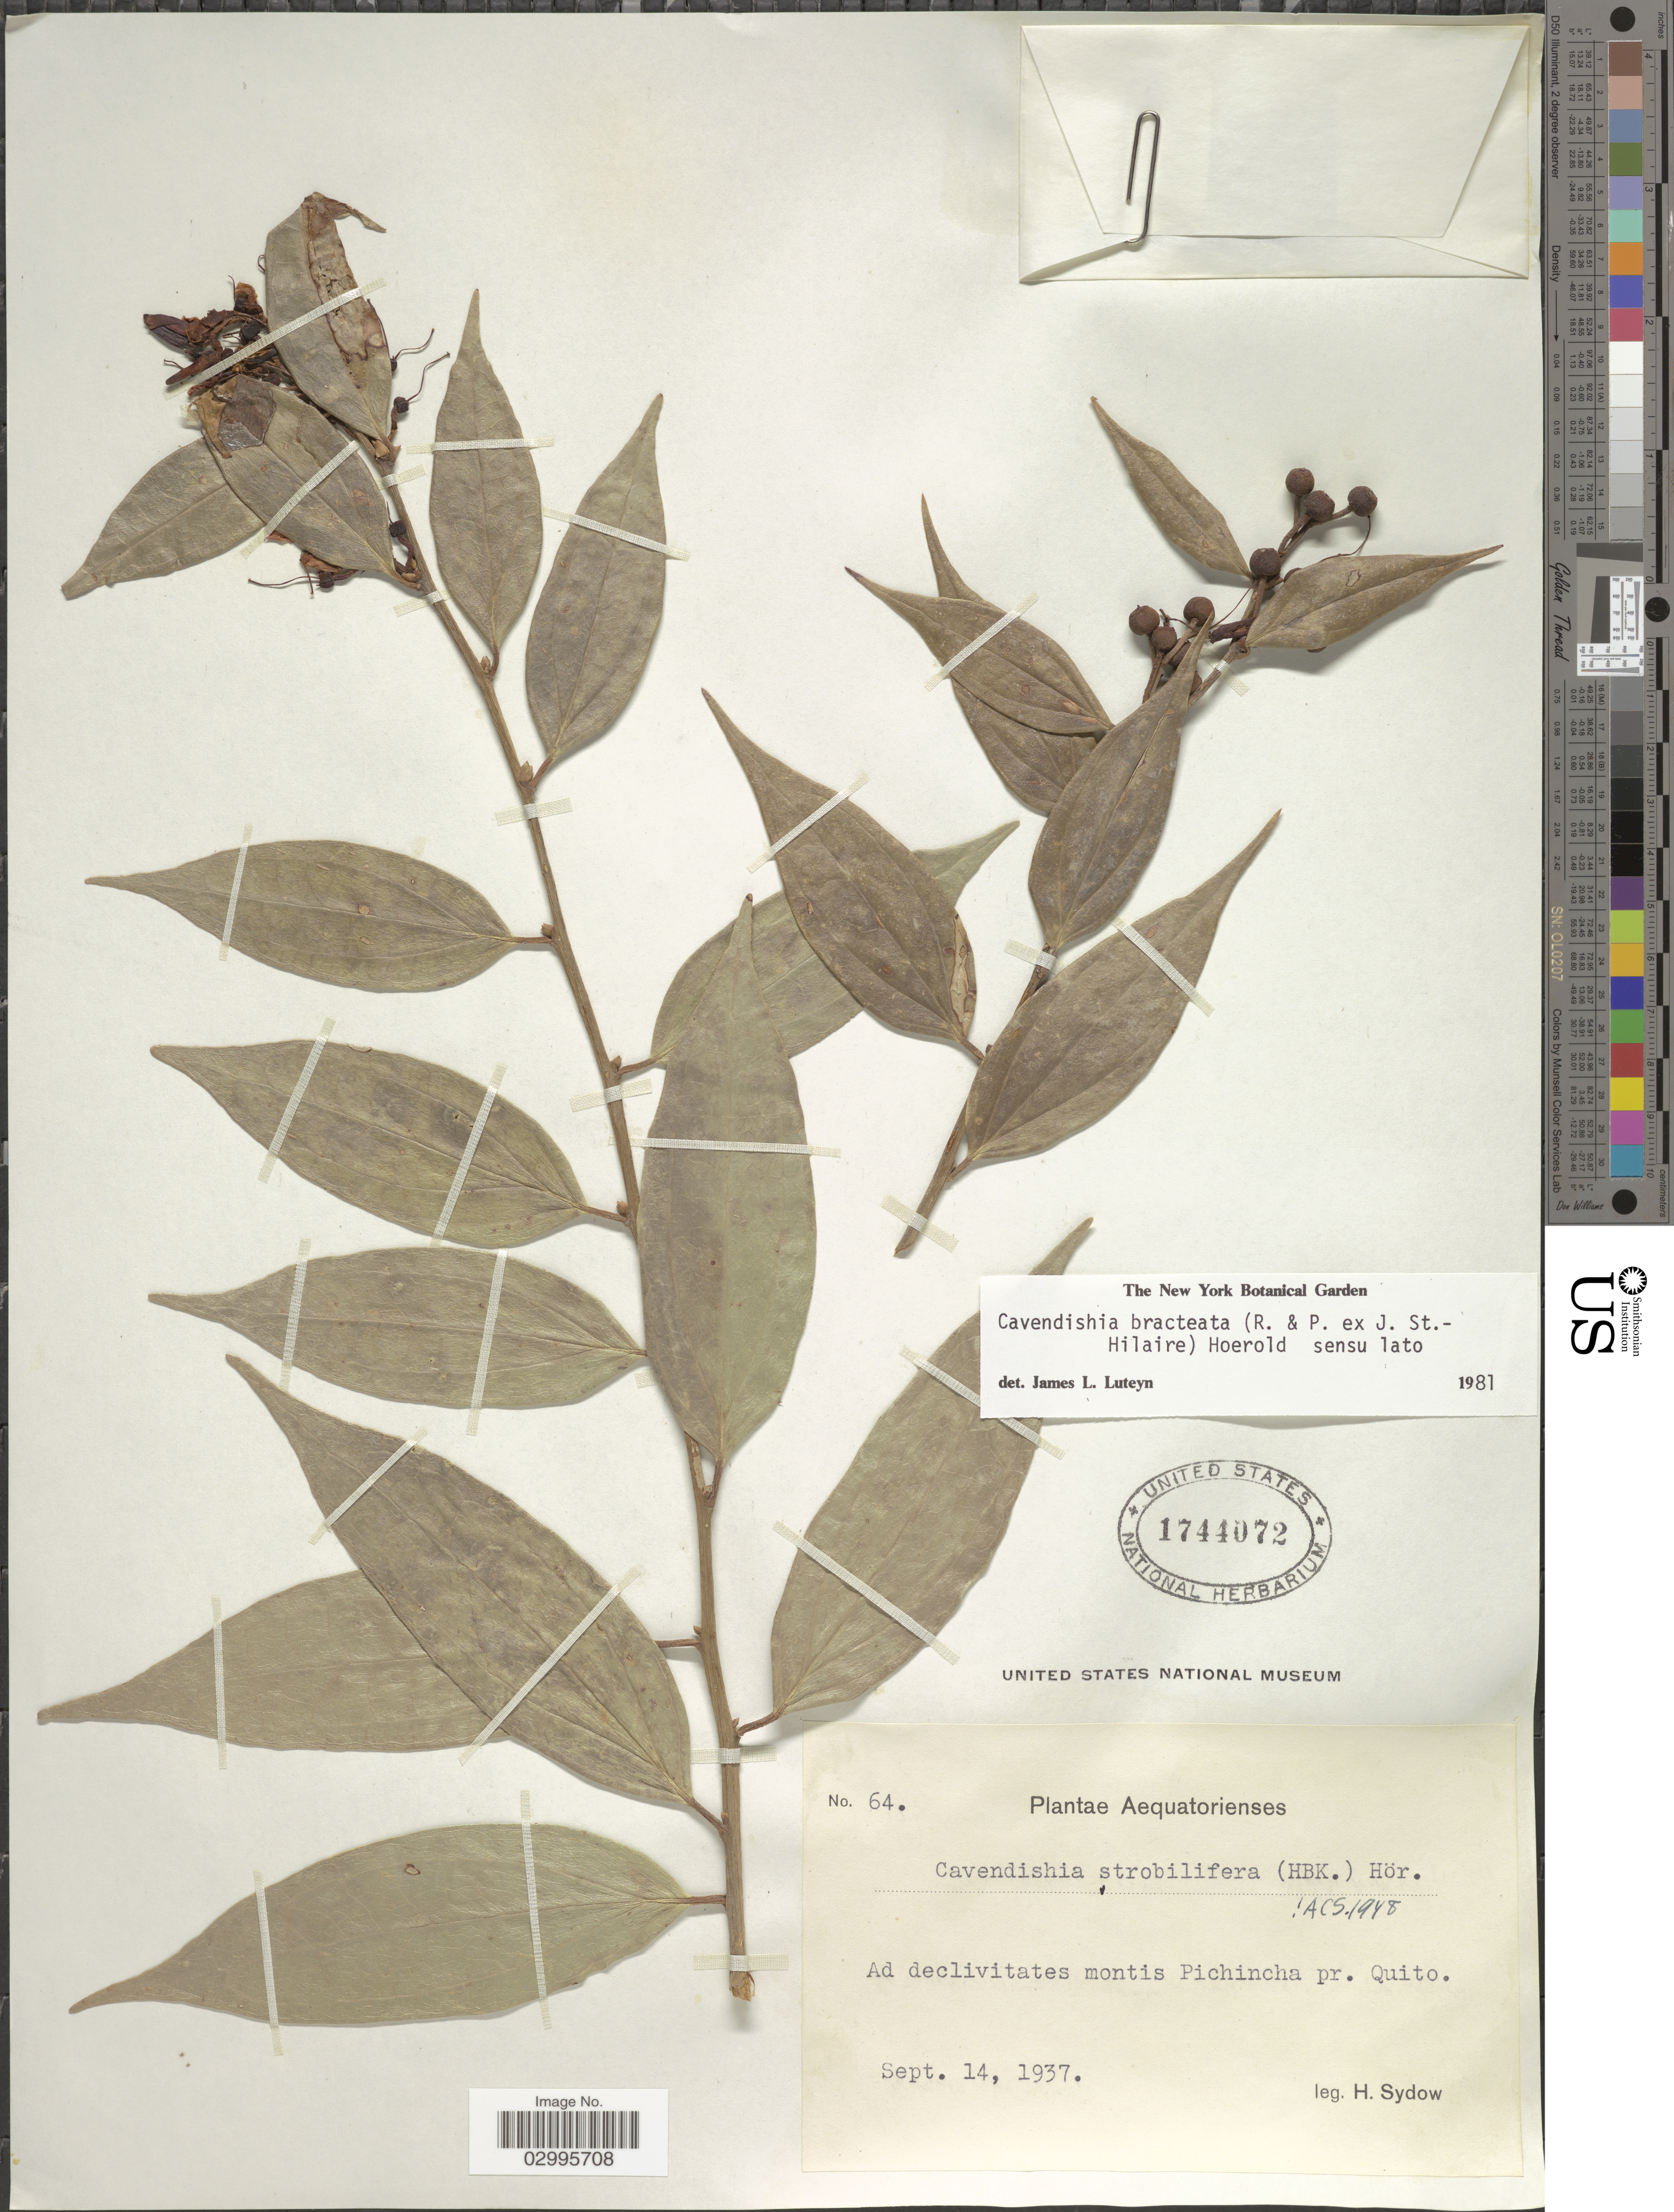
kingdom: Plantae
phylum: Tracheophyta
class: Magnoliopsida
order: Ericales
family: Ericaceae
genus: Cavendishia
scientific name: Cavendishia bracteata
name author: (Ruiz & Pav. ex J. St.-Hil.) Hoerold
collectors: H. Sydow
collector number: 64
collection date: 1937-09-14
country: Ecuador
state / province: Pichincha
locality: Aequatorienses. Ad declivitates montis Pichincha pr. Quito.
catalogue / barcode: US 1744072